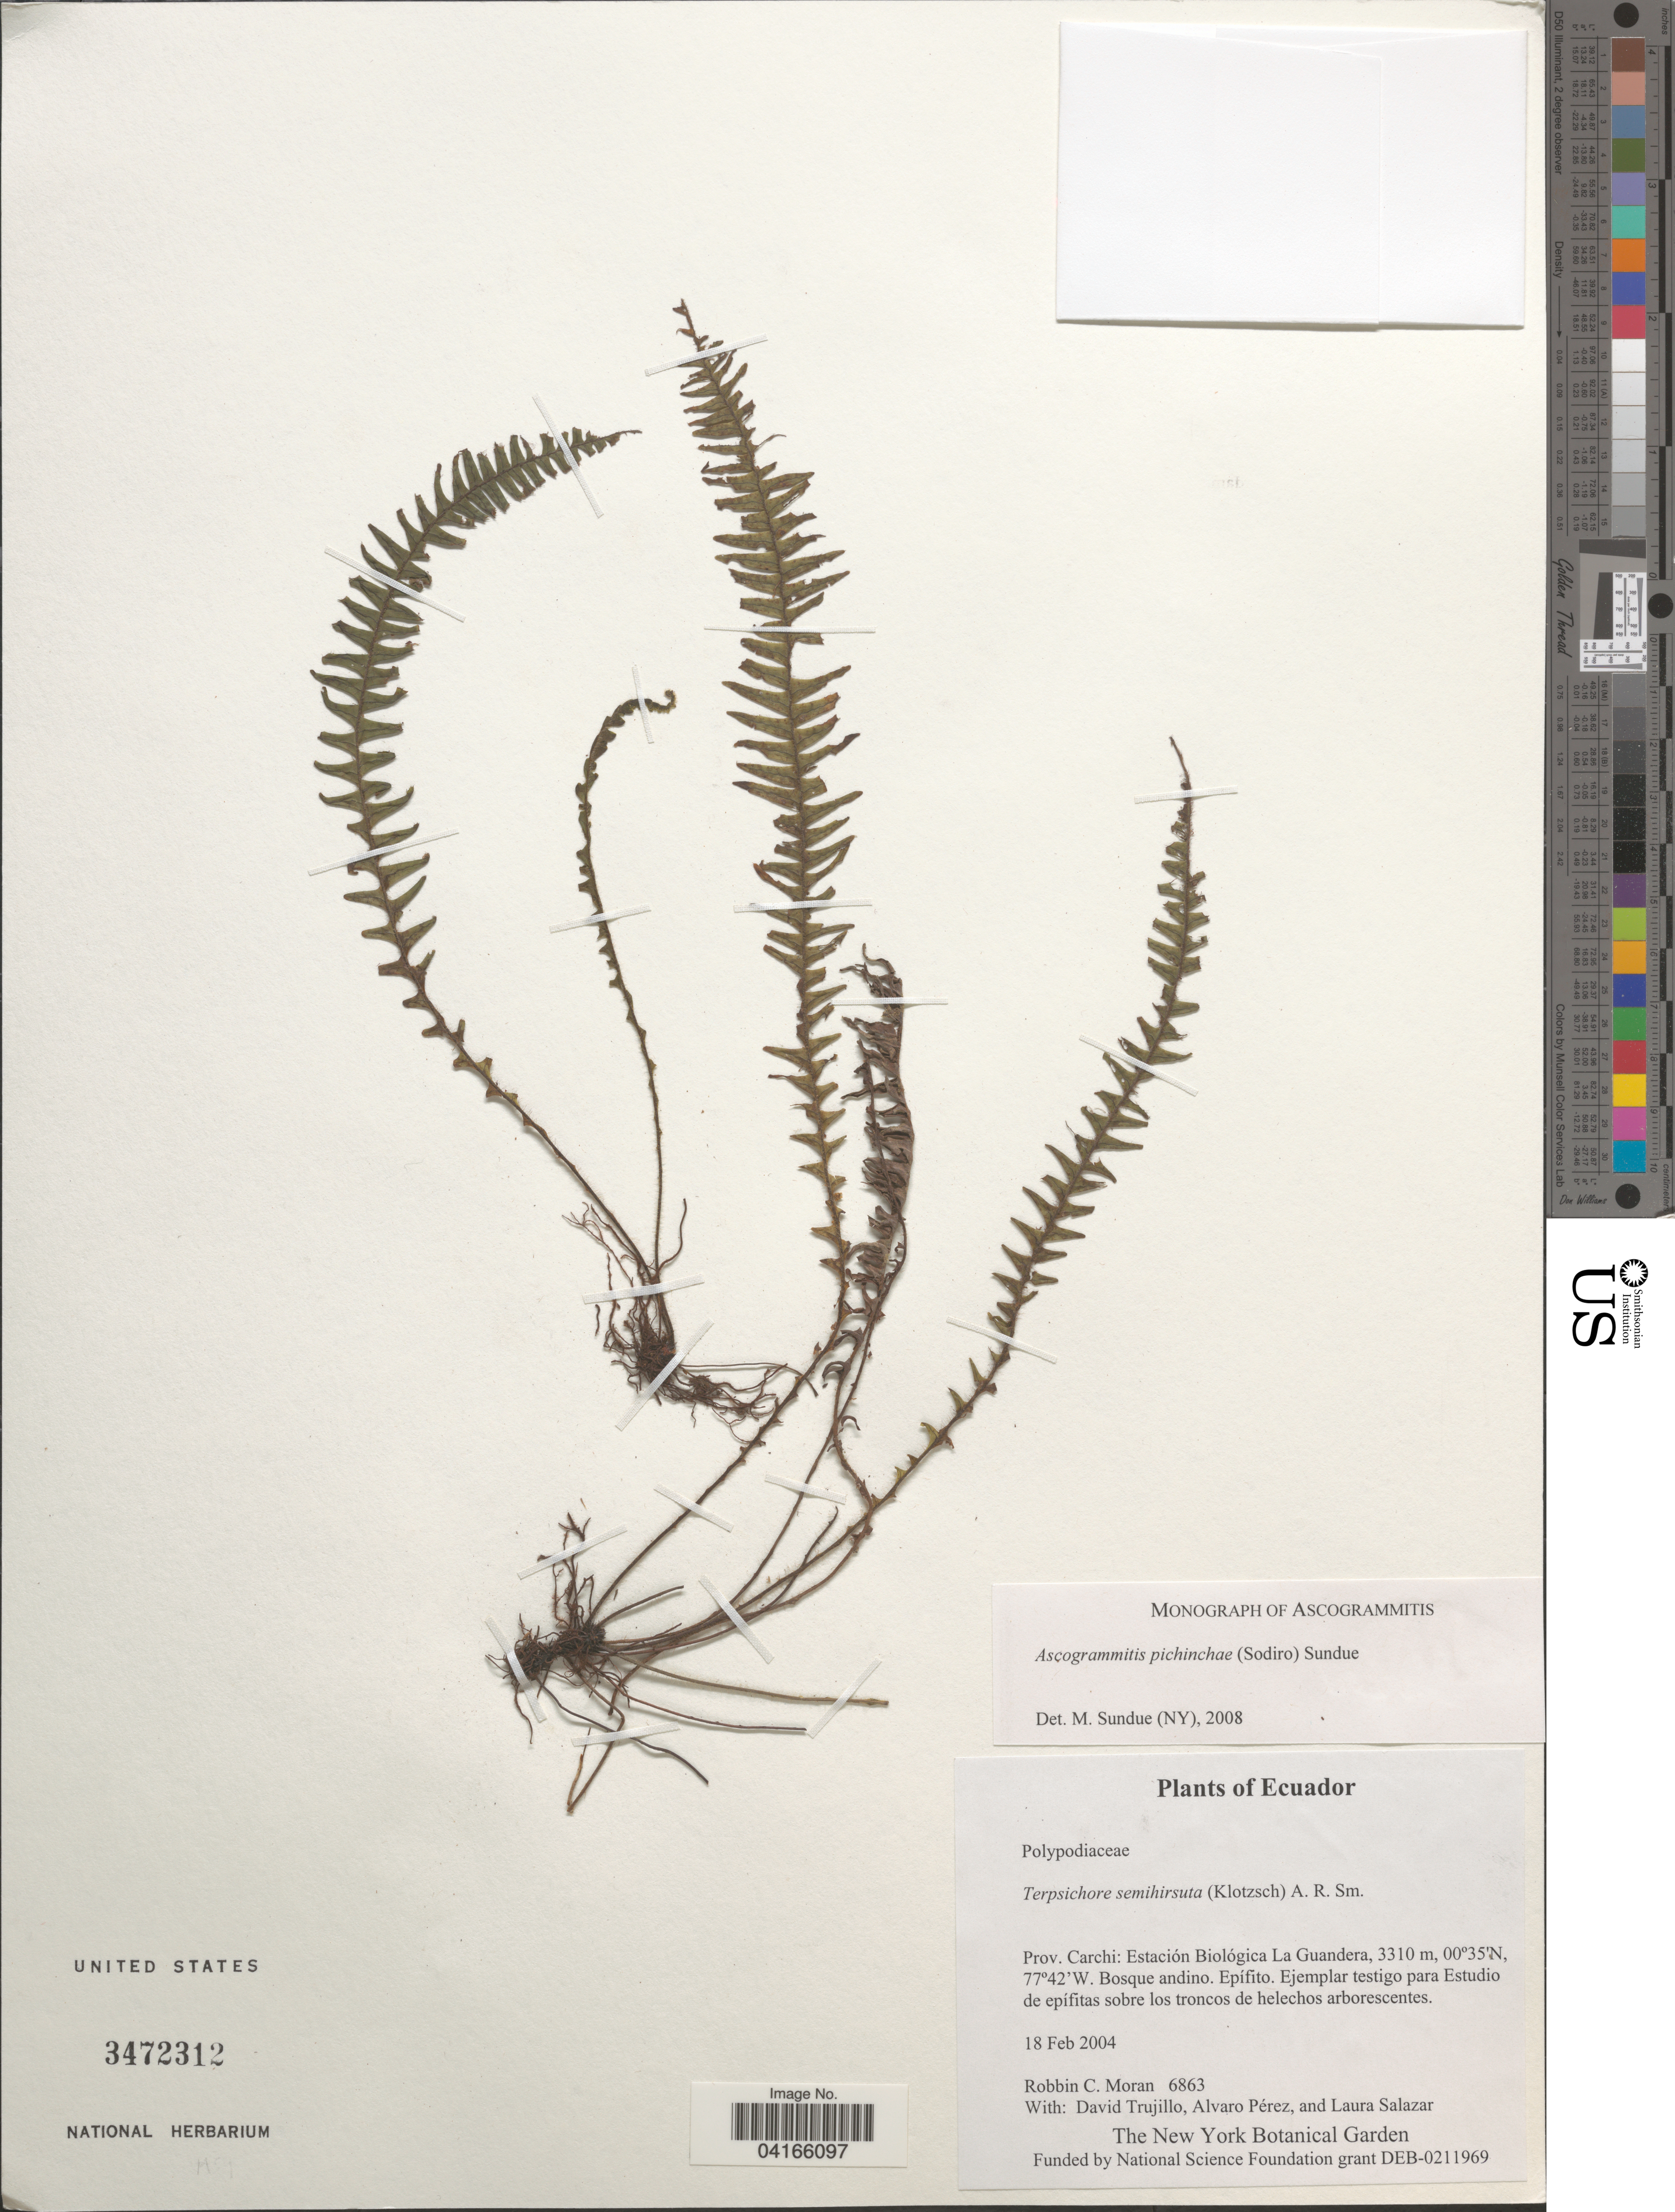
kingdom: Plantae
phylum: Tracheophyta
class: Polypodiopsida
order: Polypodiales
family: Polypodiaceae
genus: Ascogrammitis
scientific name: Ascogrammitis pichinchae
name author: (Sod.) Sundue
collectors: R. C. Moran, D. Trujillo, A. Pérez & L. Salazar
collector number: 6863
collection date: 2004-02-18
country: Ecuador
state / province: Carchi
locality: Estación Biológica La Guandera.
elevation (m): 3310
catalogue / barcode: US 3472312